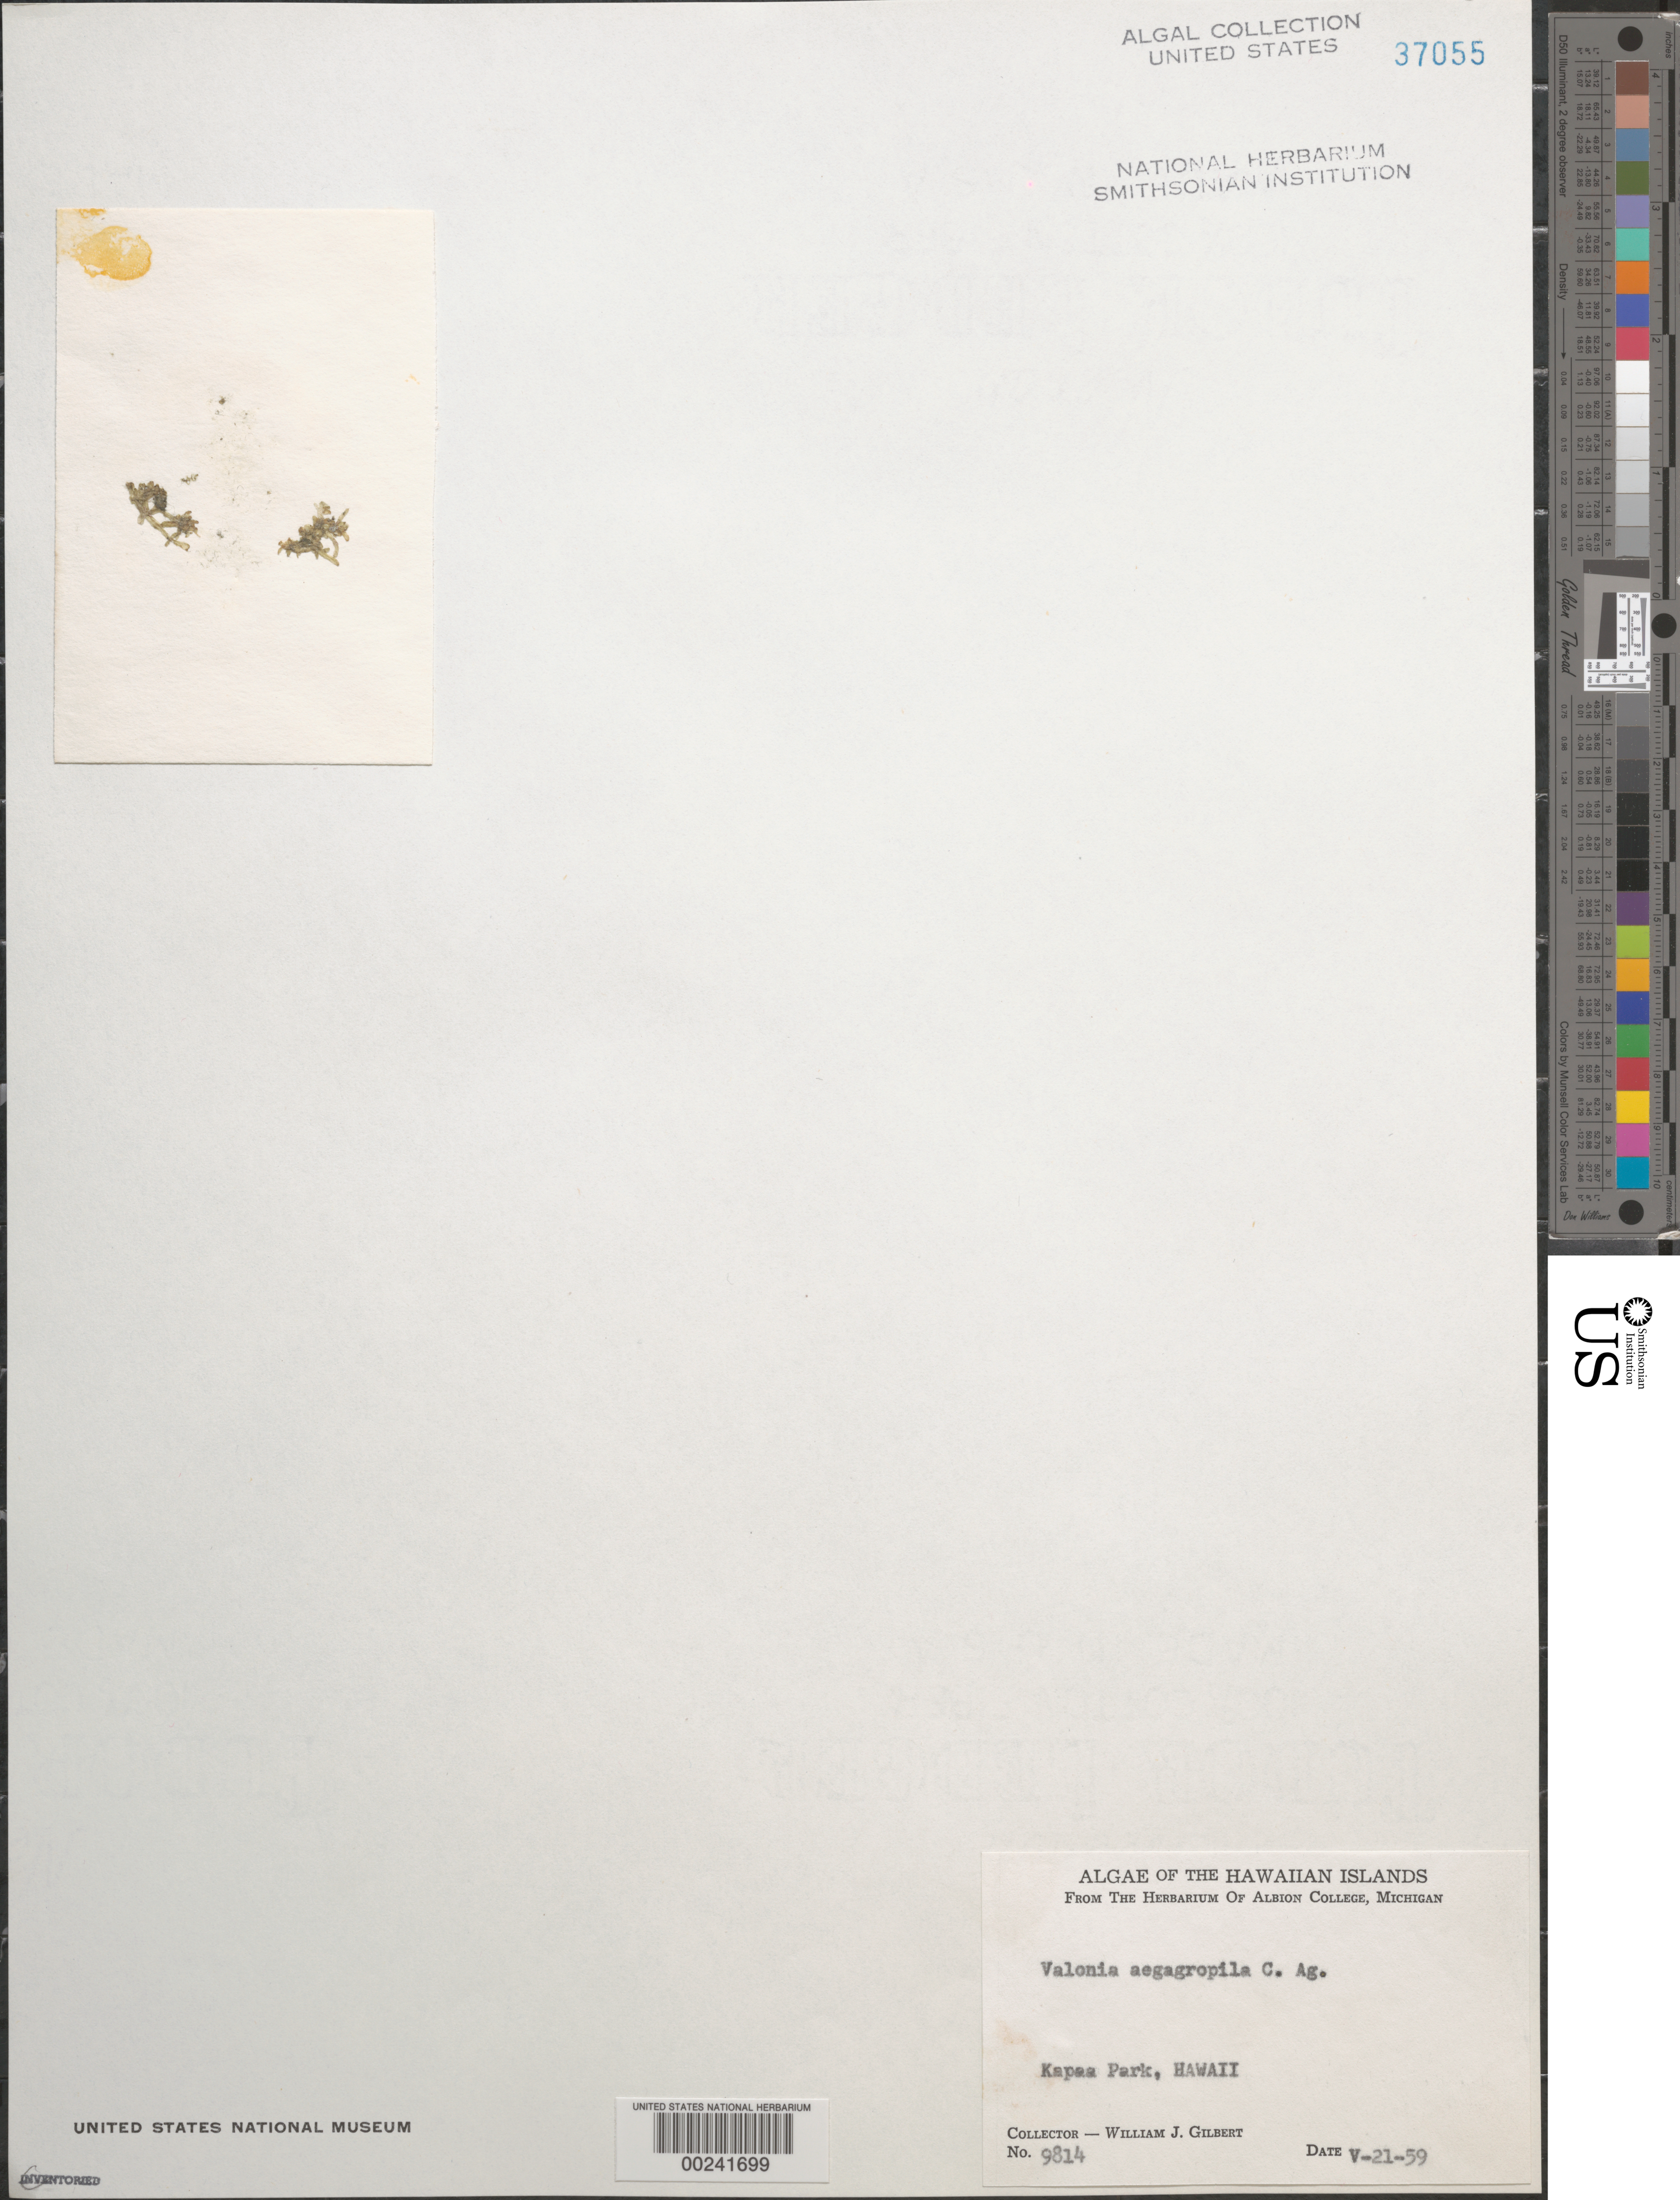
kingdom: Plantae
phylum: Chlorophyta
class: Ulvophyceae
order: Siphonocladales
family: Valoniaceae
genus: Valonia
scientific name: Valonia aegagropila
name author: C. Agardh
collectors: W. J. Gilbert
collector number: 9814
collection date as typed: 21 May 1959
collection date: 1959-05-21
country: United States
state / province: Hawaii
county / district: Hawaii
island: Hawaii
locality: Kapaa Park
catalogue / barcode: US 37055